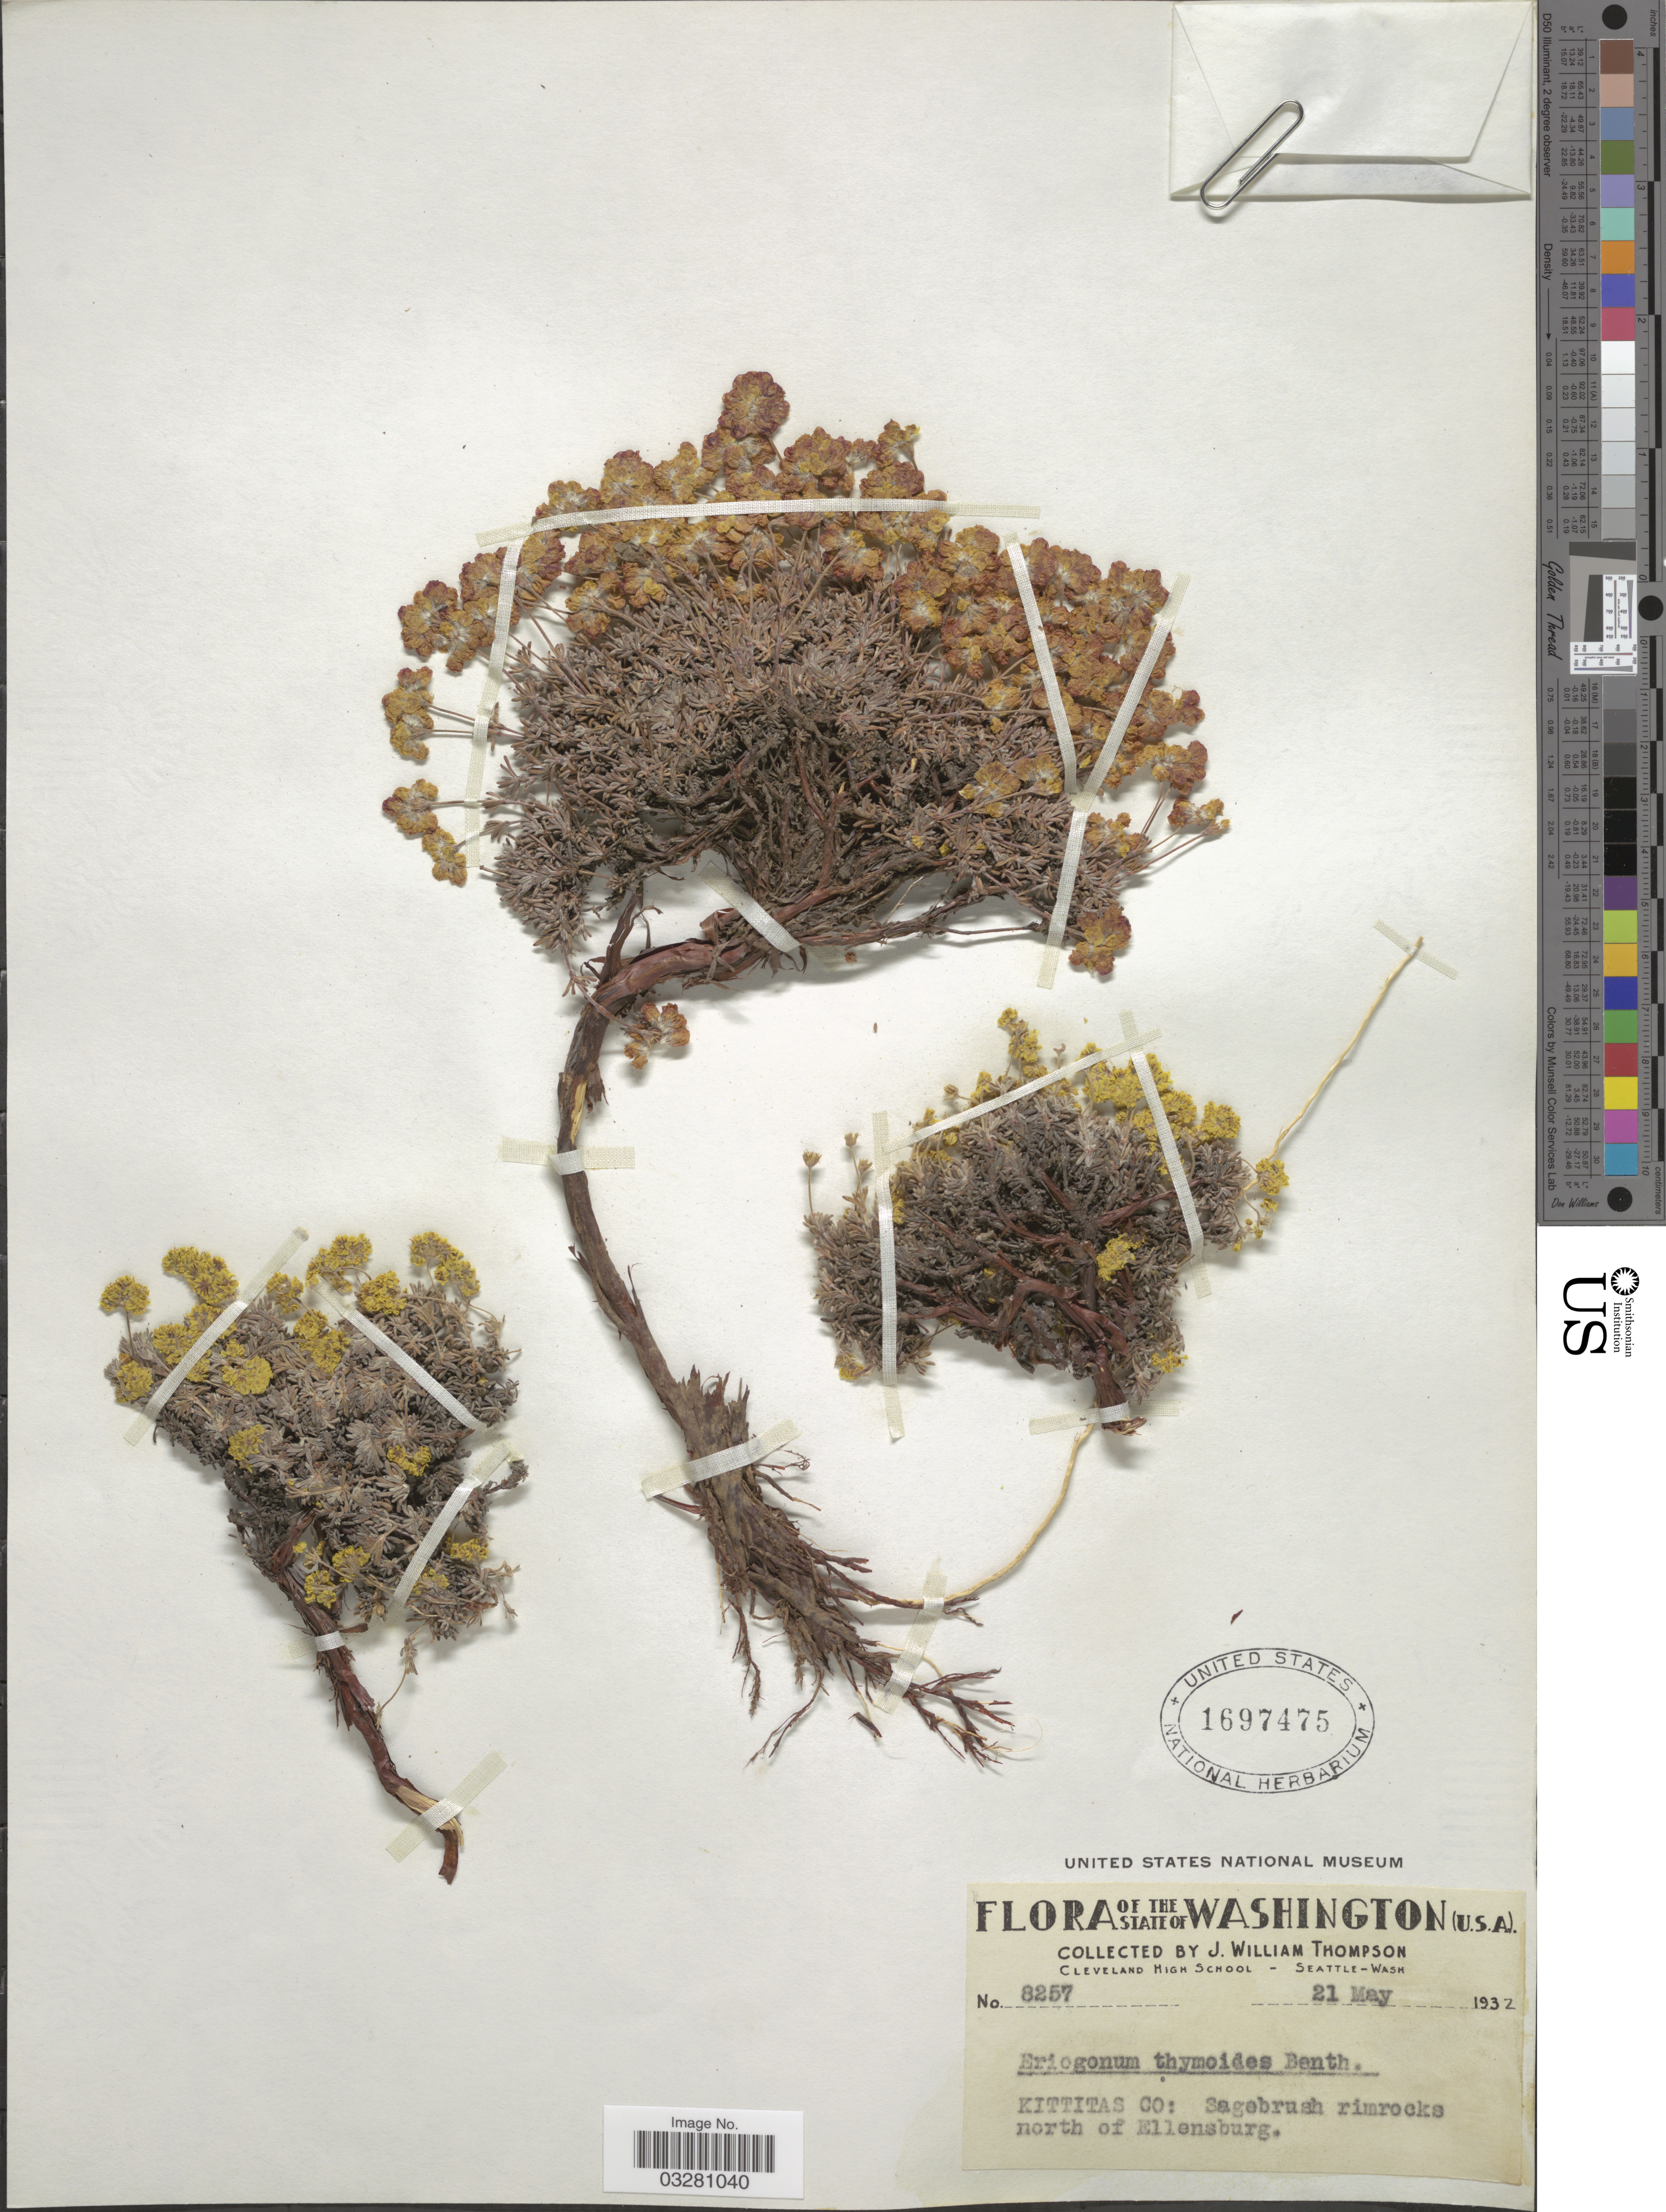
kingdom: Plantae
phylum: Tracheophyta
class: Magnoliopsida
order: Caryophyllales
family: Polygonaceae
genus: Eriogonum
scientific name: Eriogonum thymoides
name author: Benth. in DC.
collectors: J. W. Thompson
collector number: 8257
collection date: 1932-05-21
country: United States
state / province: Washington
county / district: Kittitas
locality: Kittitas Co.: Sagebrush rimrocks north of Ellensburg.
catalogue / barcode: US 1697475